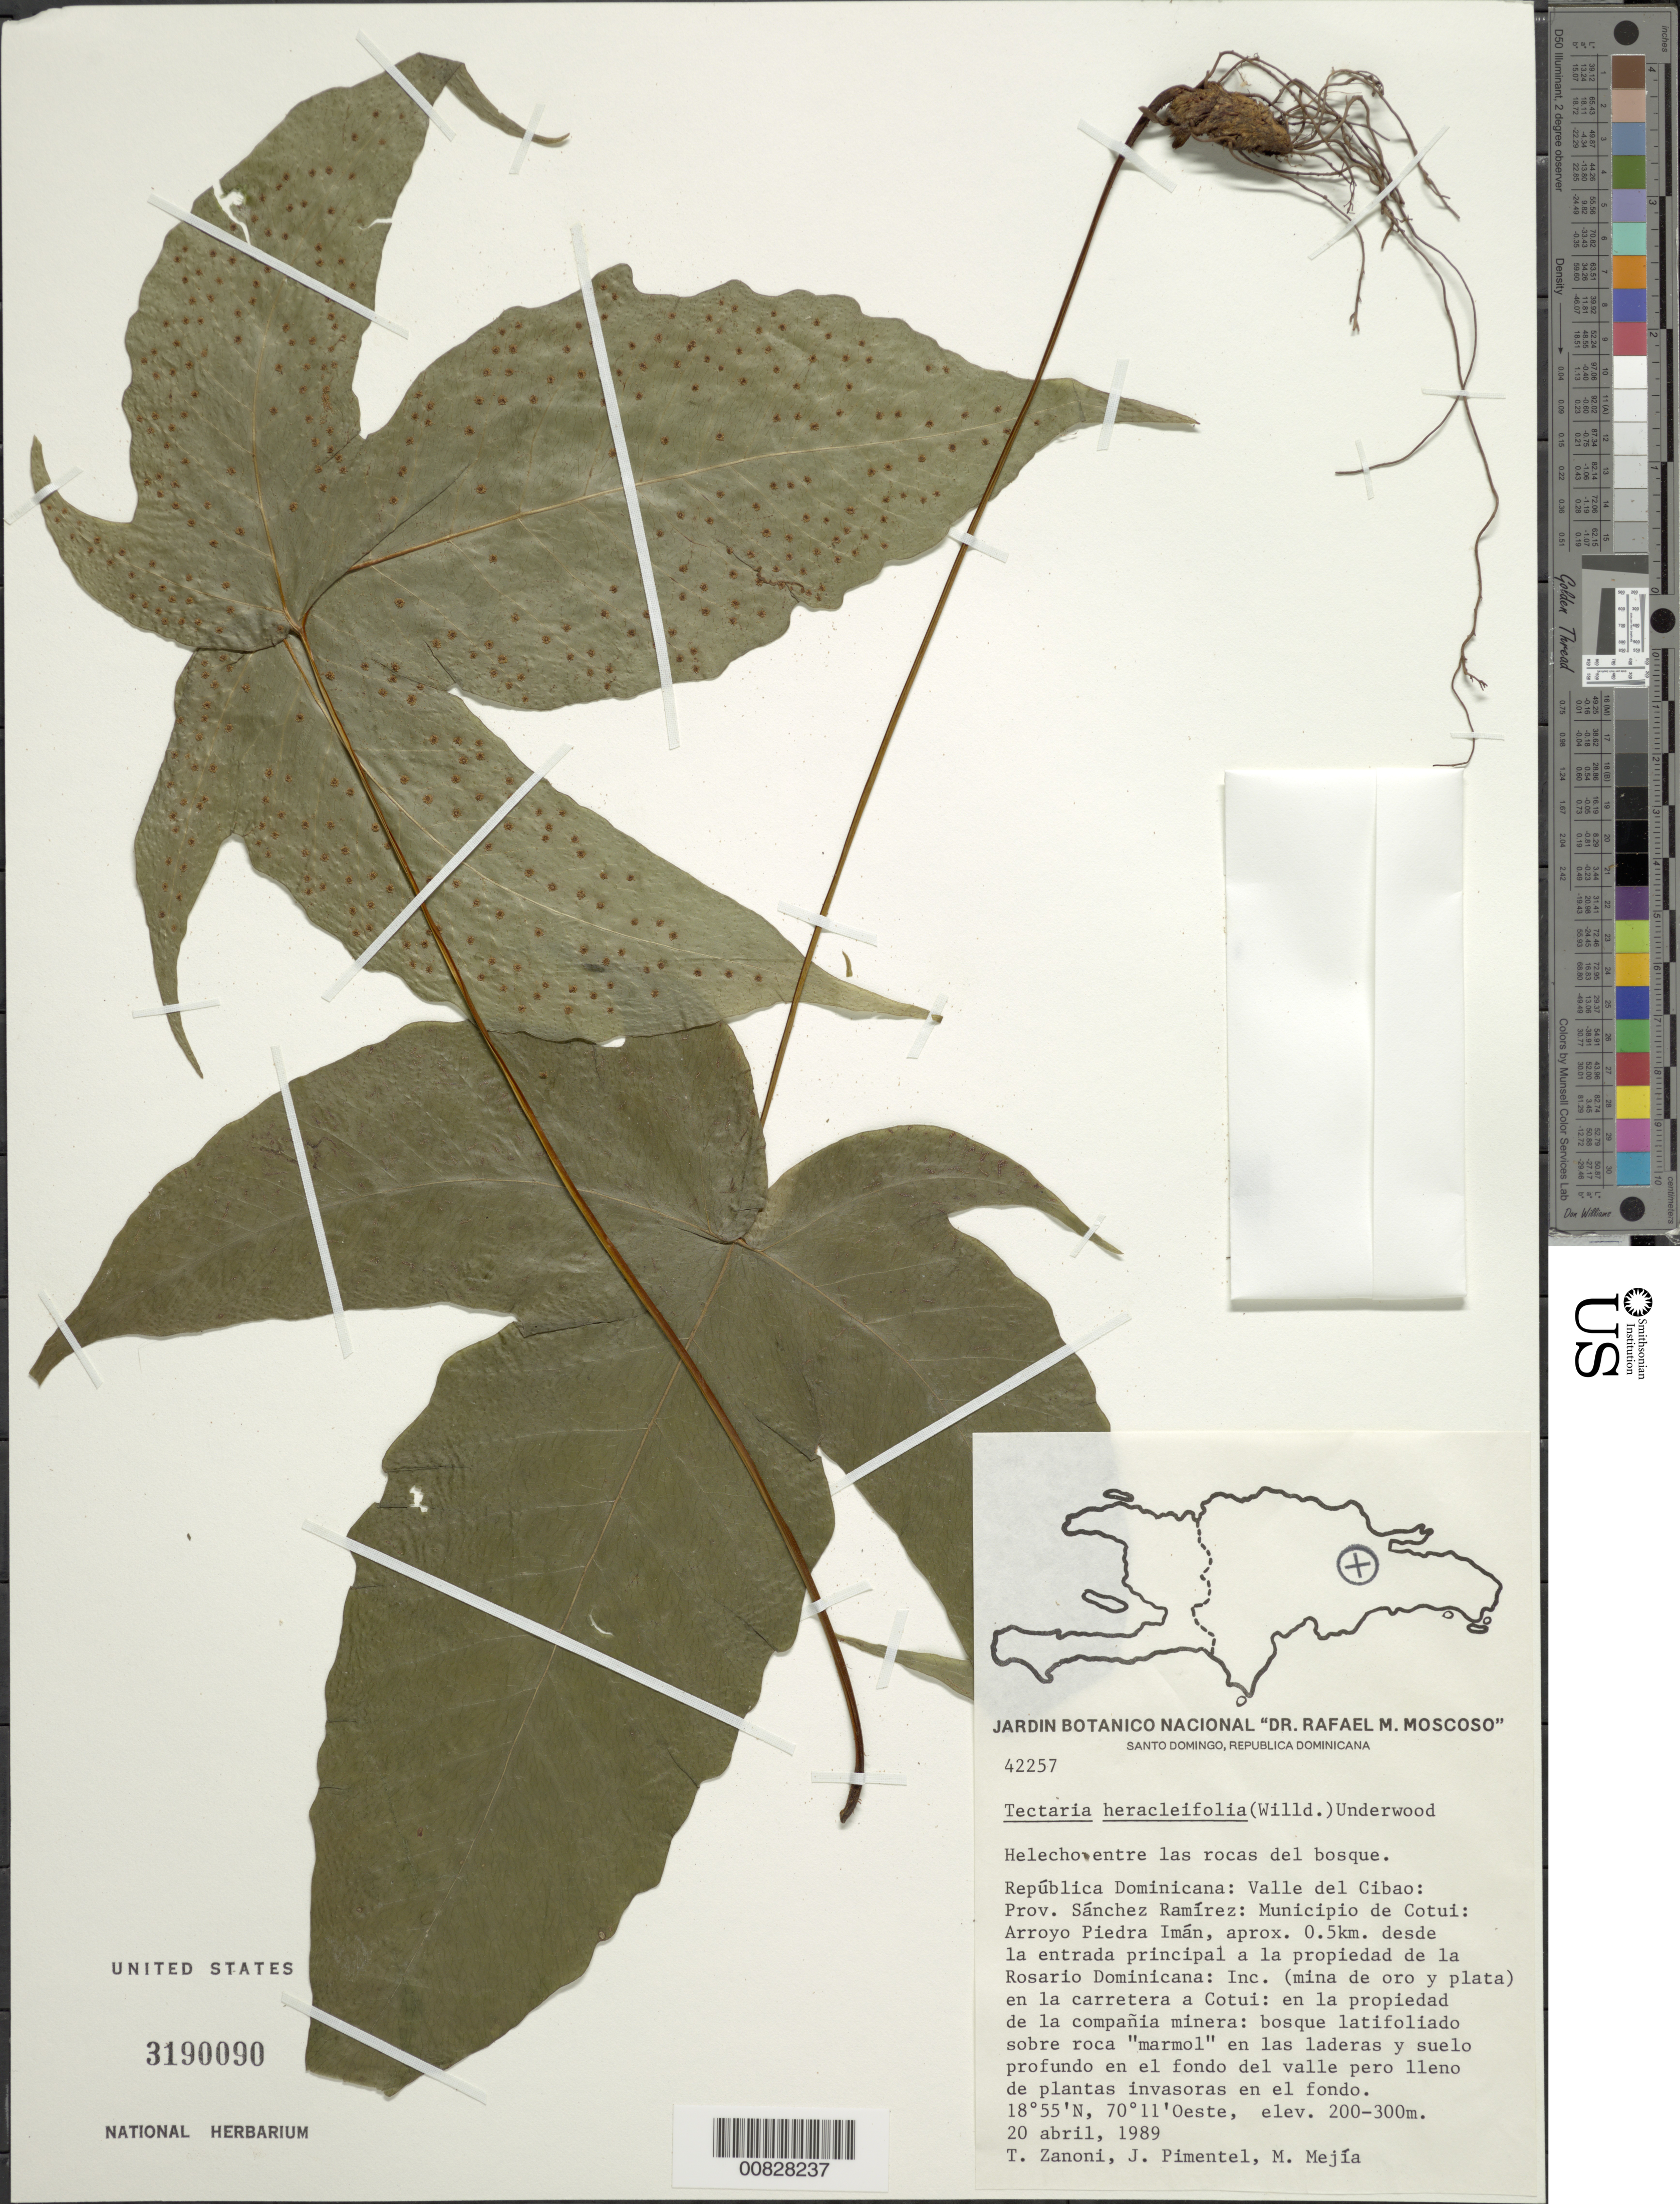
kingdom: Plantae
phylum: Tracheophyta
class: Polypodiopsida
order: Polypodiales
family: Tectariaceae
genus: Tectaria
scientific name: Tectaria heracleifolia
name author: (Willd.) Underw.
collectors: T. A. Zanoni, J. Pimentel & M. Mejia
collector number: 42257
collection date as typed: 20 Apr 1989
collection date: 1989-04-20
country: Dominican Republic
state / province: Sanchez Ramirez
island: Hispaniola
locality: Valle del Cibao, Mun. de Cotui, Arroyo Piedra Imán, 0.5 km Rosario Dominicana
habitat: Bosque latifoliado sobre roca "marmol" en laderas y suelo profundo en el fondo del valle pero lleno deplantas invasoras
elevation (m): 200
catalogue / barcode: US 3190090